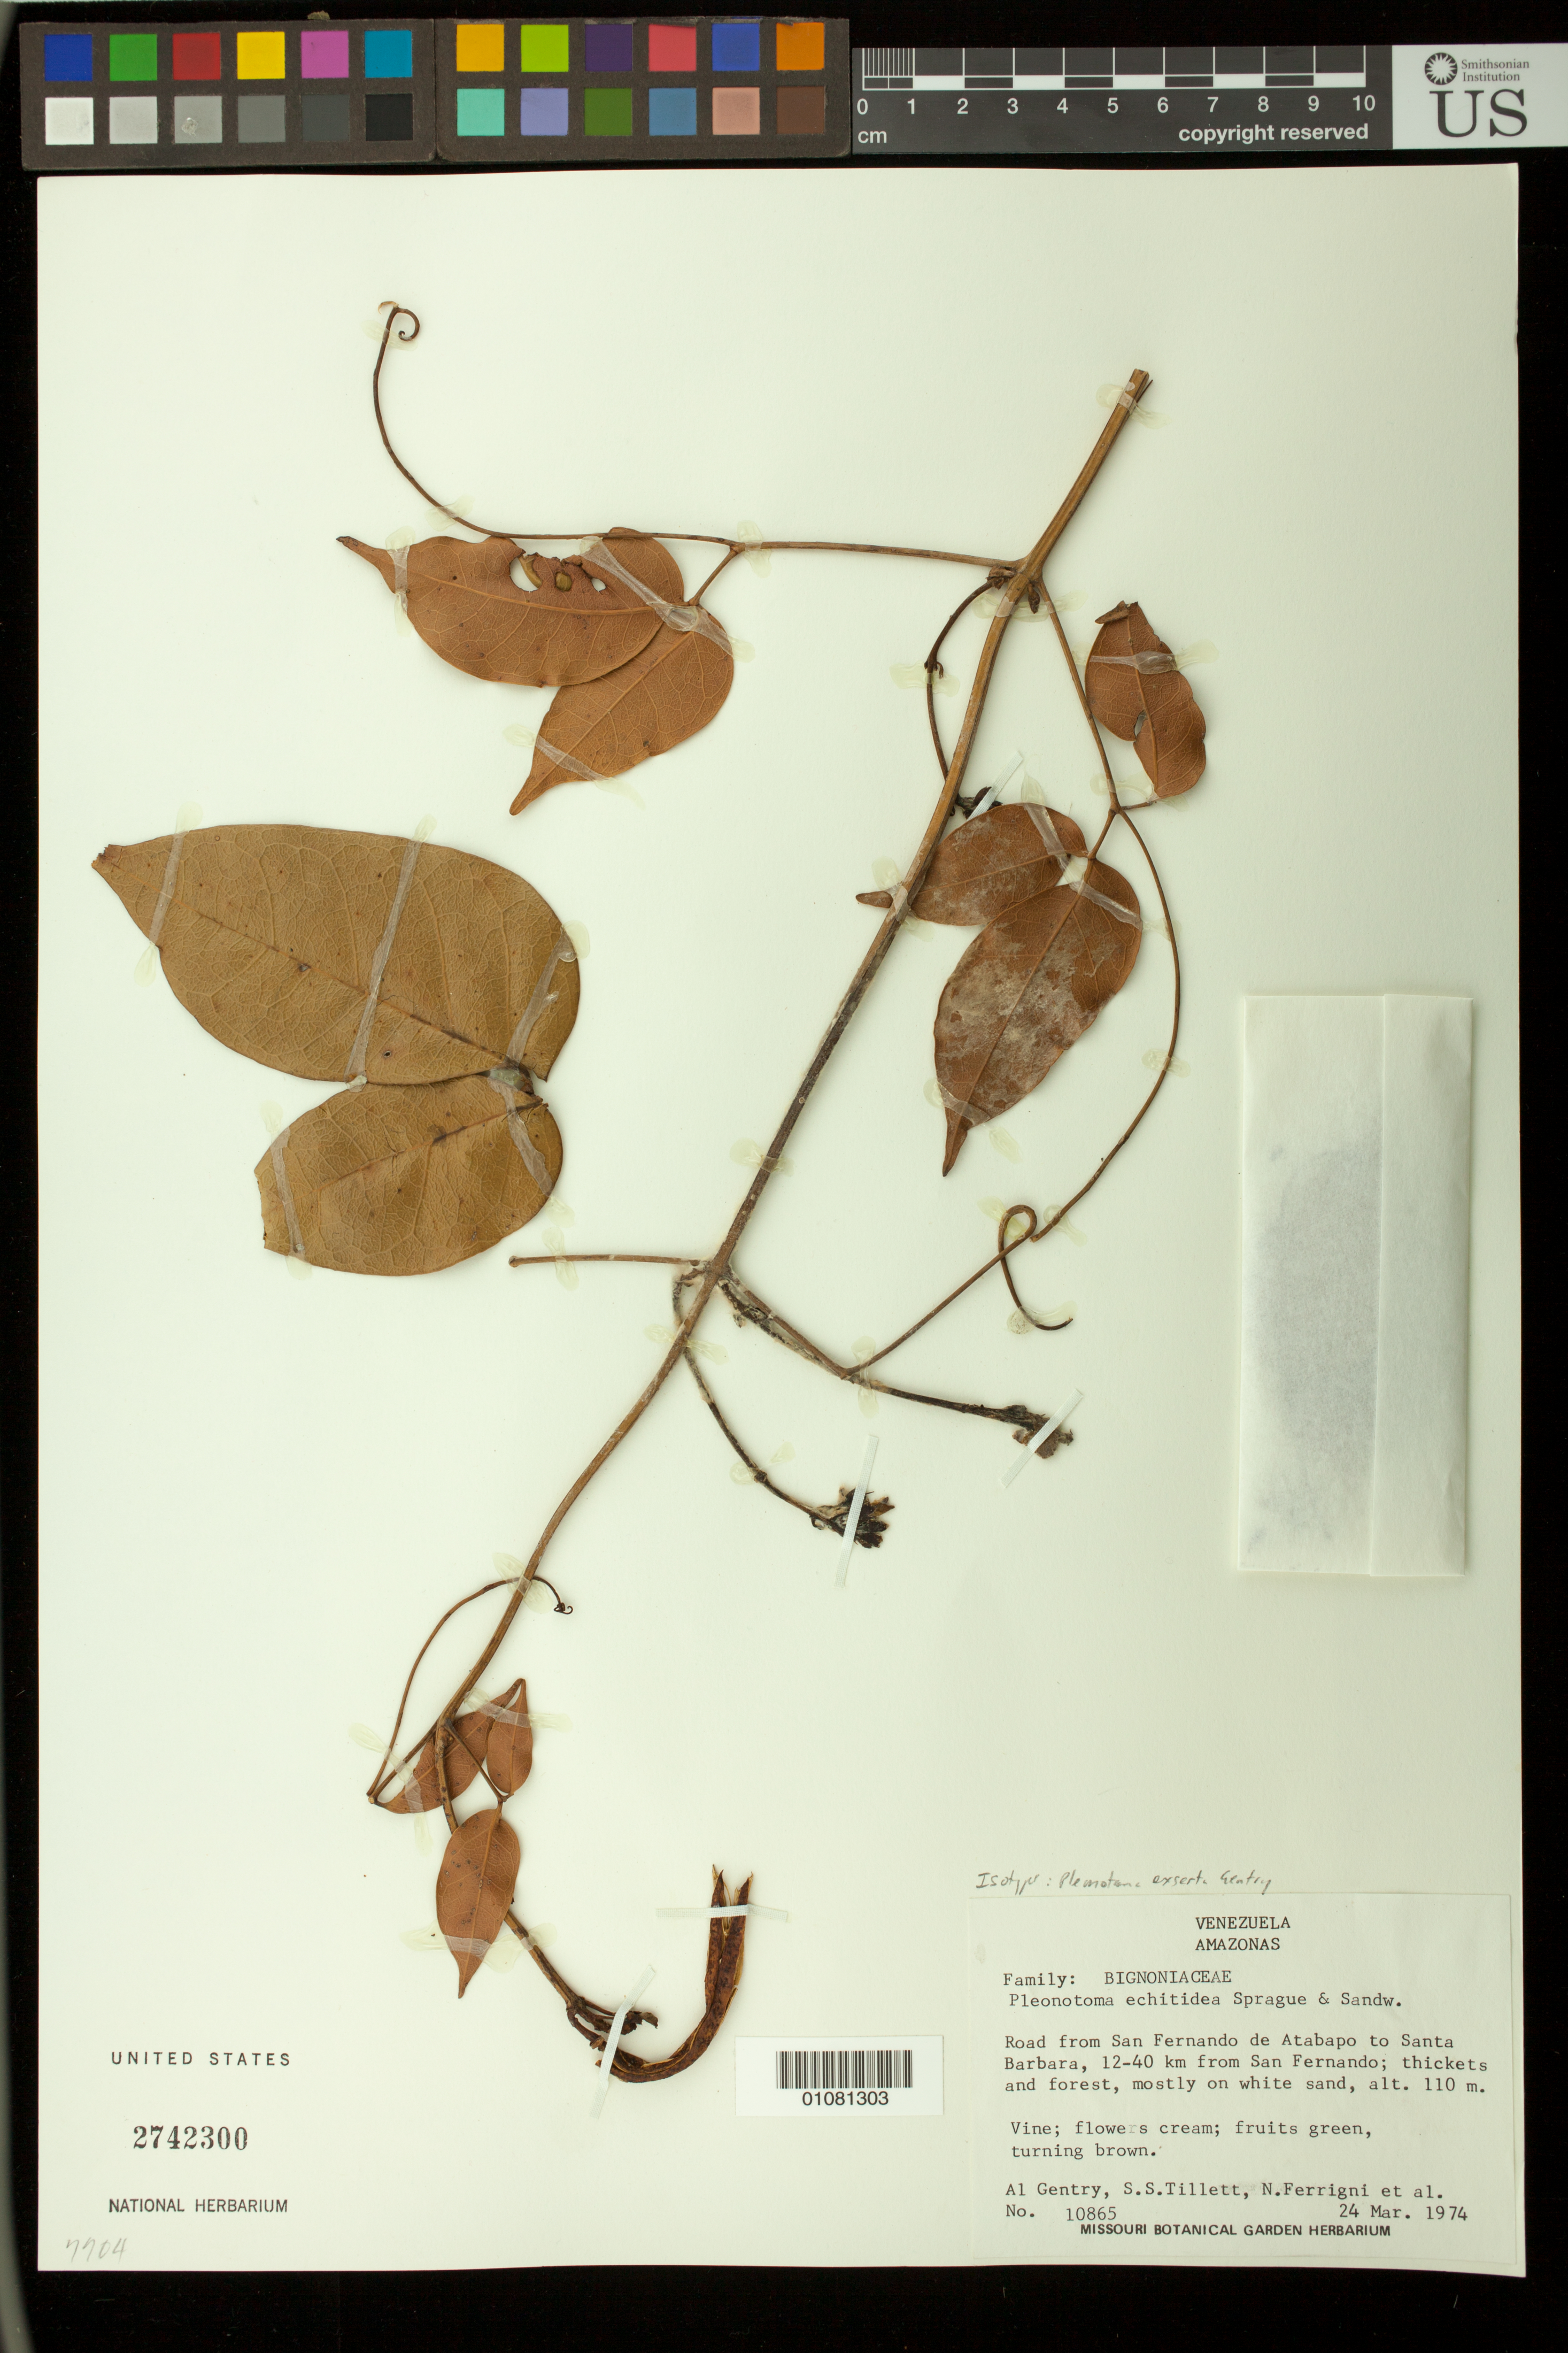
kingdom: Plantae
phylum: Tracheophyta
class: Magnoliopsida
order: Lamiales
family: Bignoniaceae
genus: Pleonotoma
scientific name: Pleonotoma exserta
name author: A.H. Gentry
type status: Isotype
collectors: A. H. Gentry et al.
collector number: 10865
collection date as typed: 24-Mar-74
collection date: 1974-03-24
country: Venezuela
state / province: Amazonas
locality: San Fernando de Atabapo road to Santa Barbara, 12-40 km from San Fernando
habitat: Thickets and forest, mostly on white sand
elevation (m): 110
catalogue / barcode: US 2742300